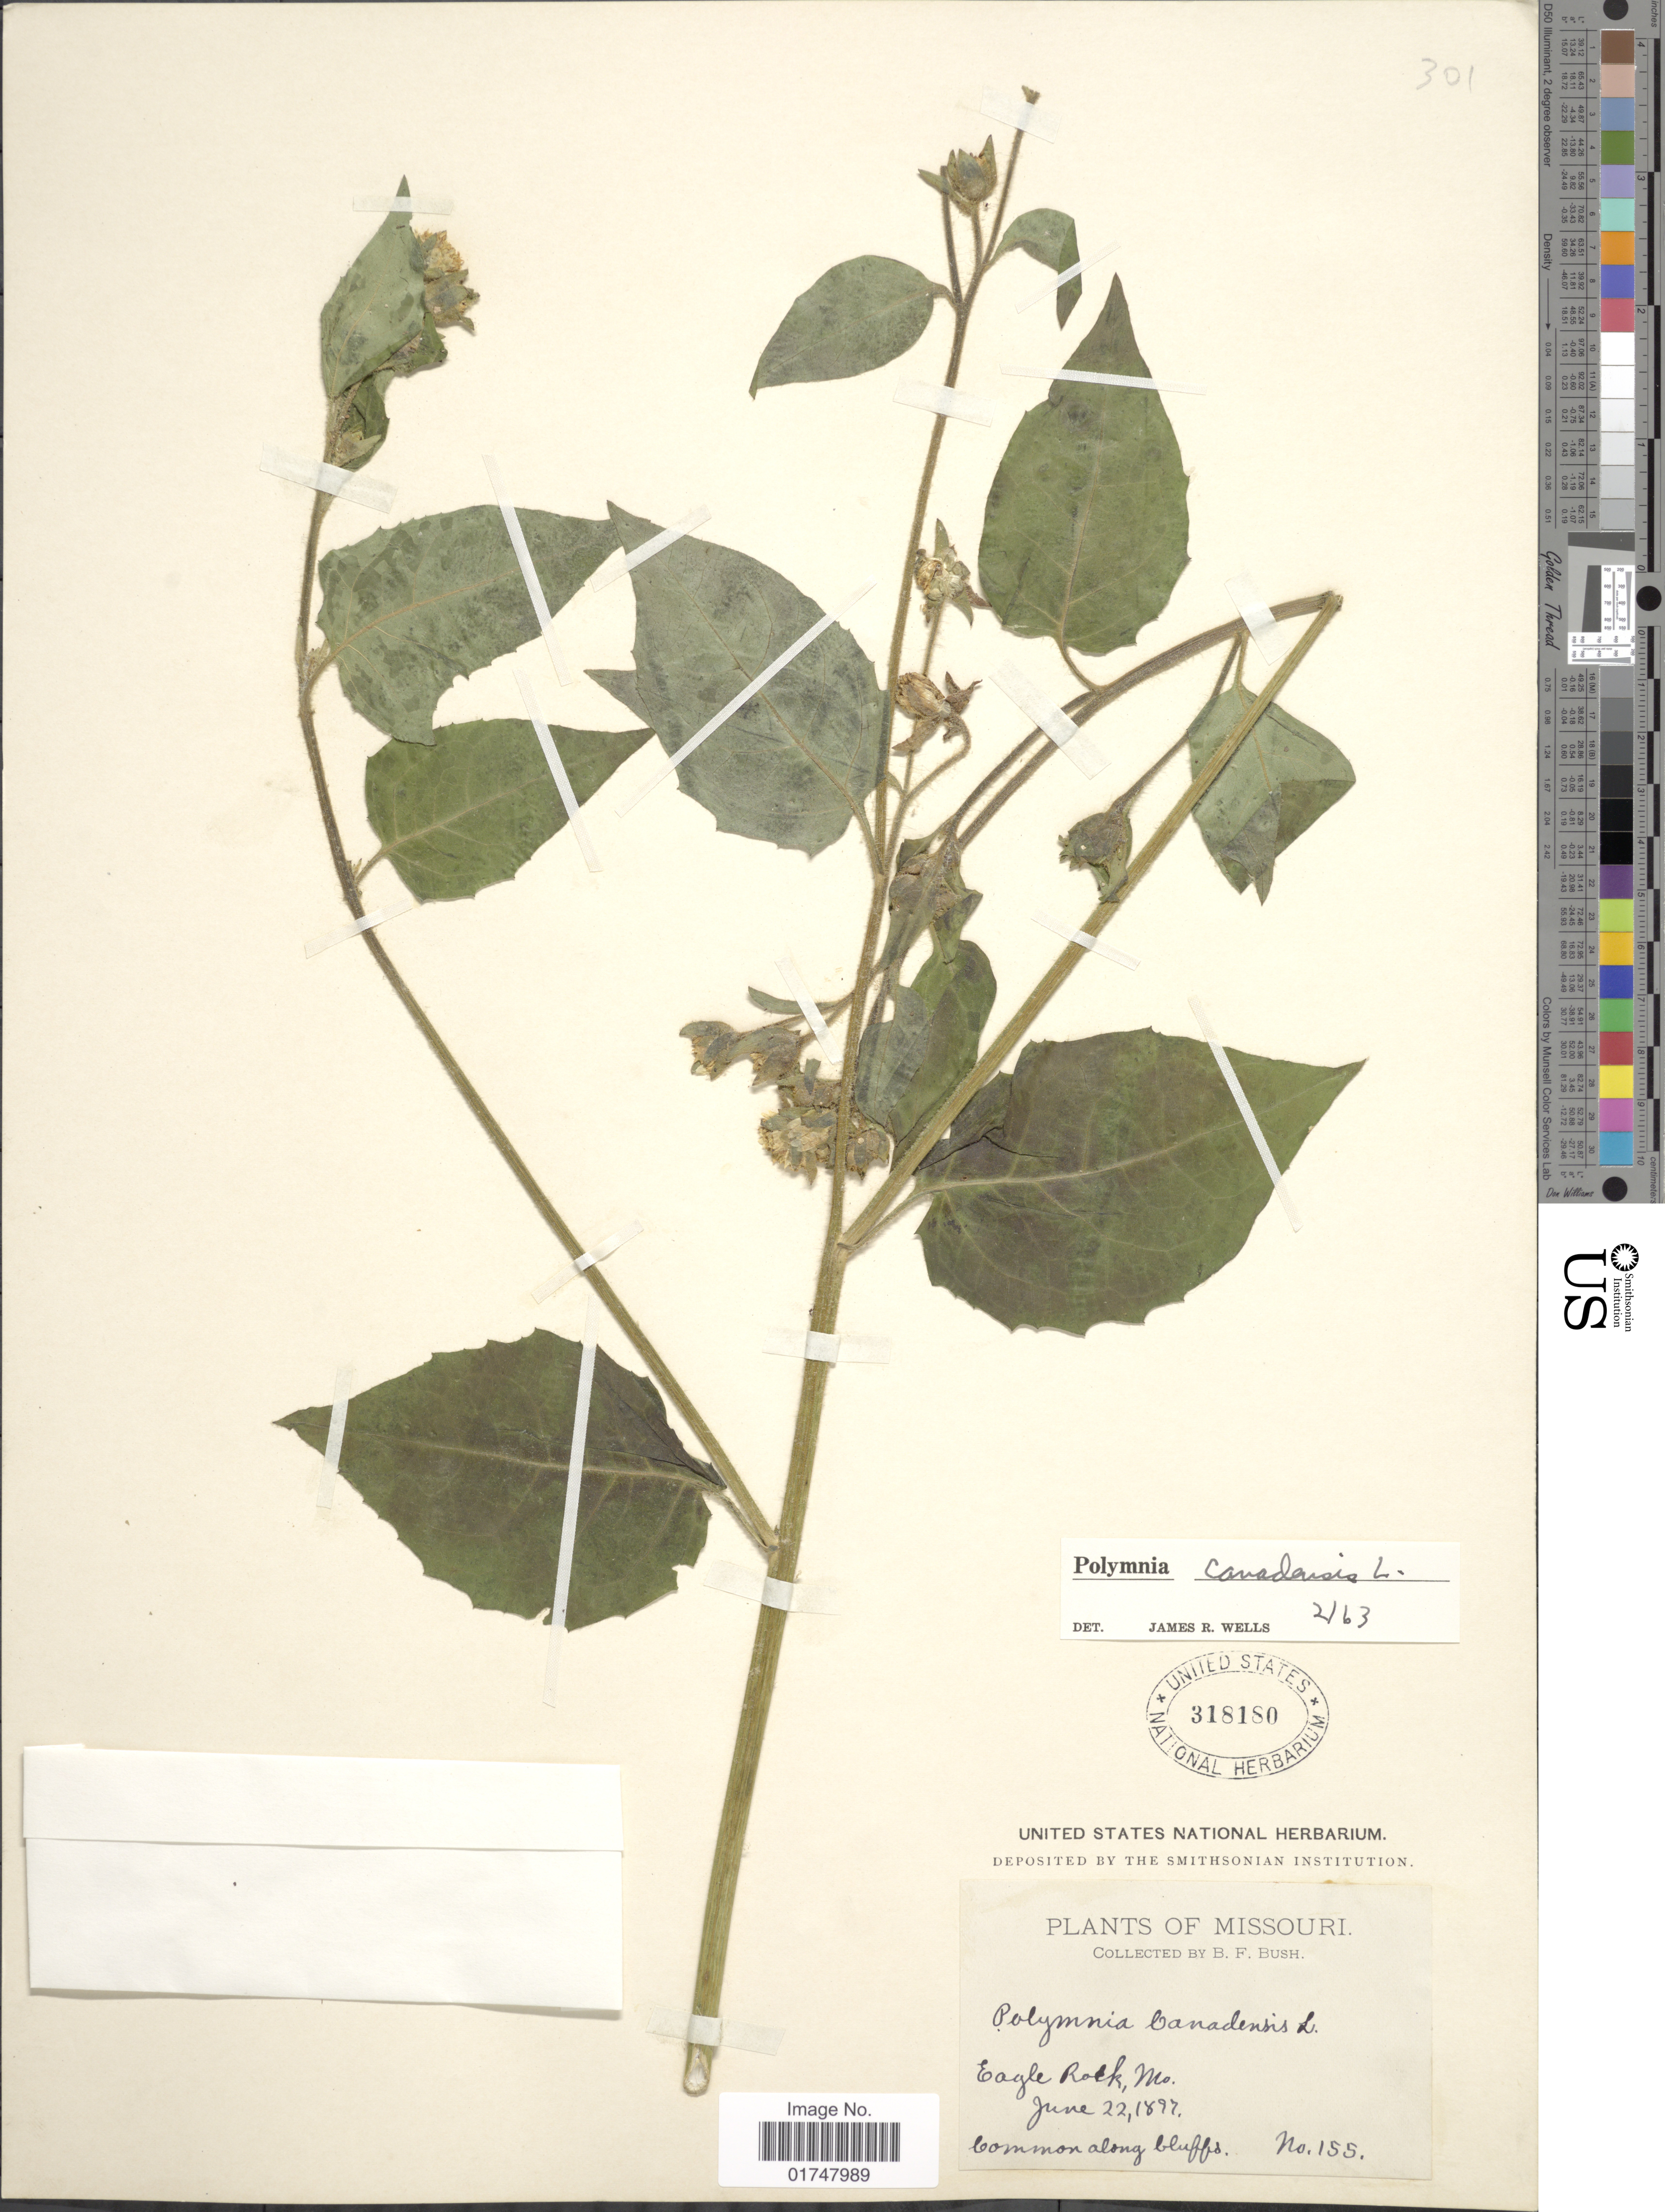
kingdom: Plantae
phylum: Tracheophyta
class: Magnoliopsida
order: Asterales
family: Asteraceae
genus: Polymnia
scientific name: Polymnia canadensis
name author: L.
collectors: B. F. Bush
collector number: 155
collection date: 1897-06-22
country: United States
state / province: Missouri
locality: Eagle Rock: common along bluffs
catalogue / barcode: US 318180